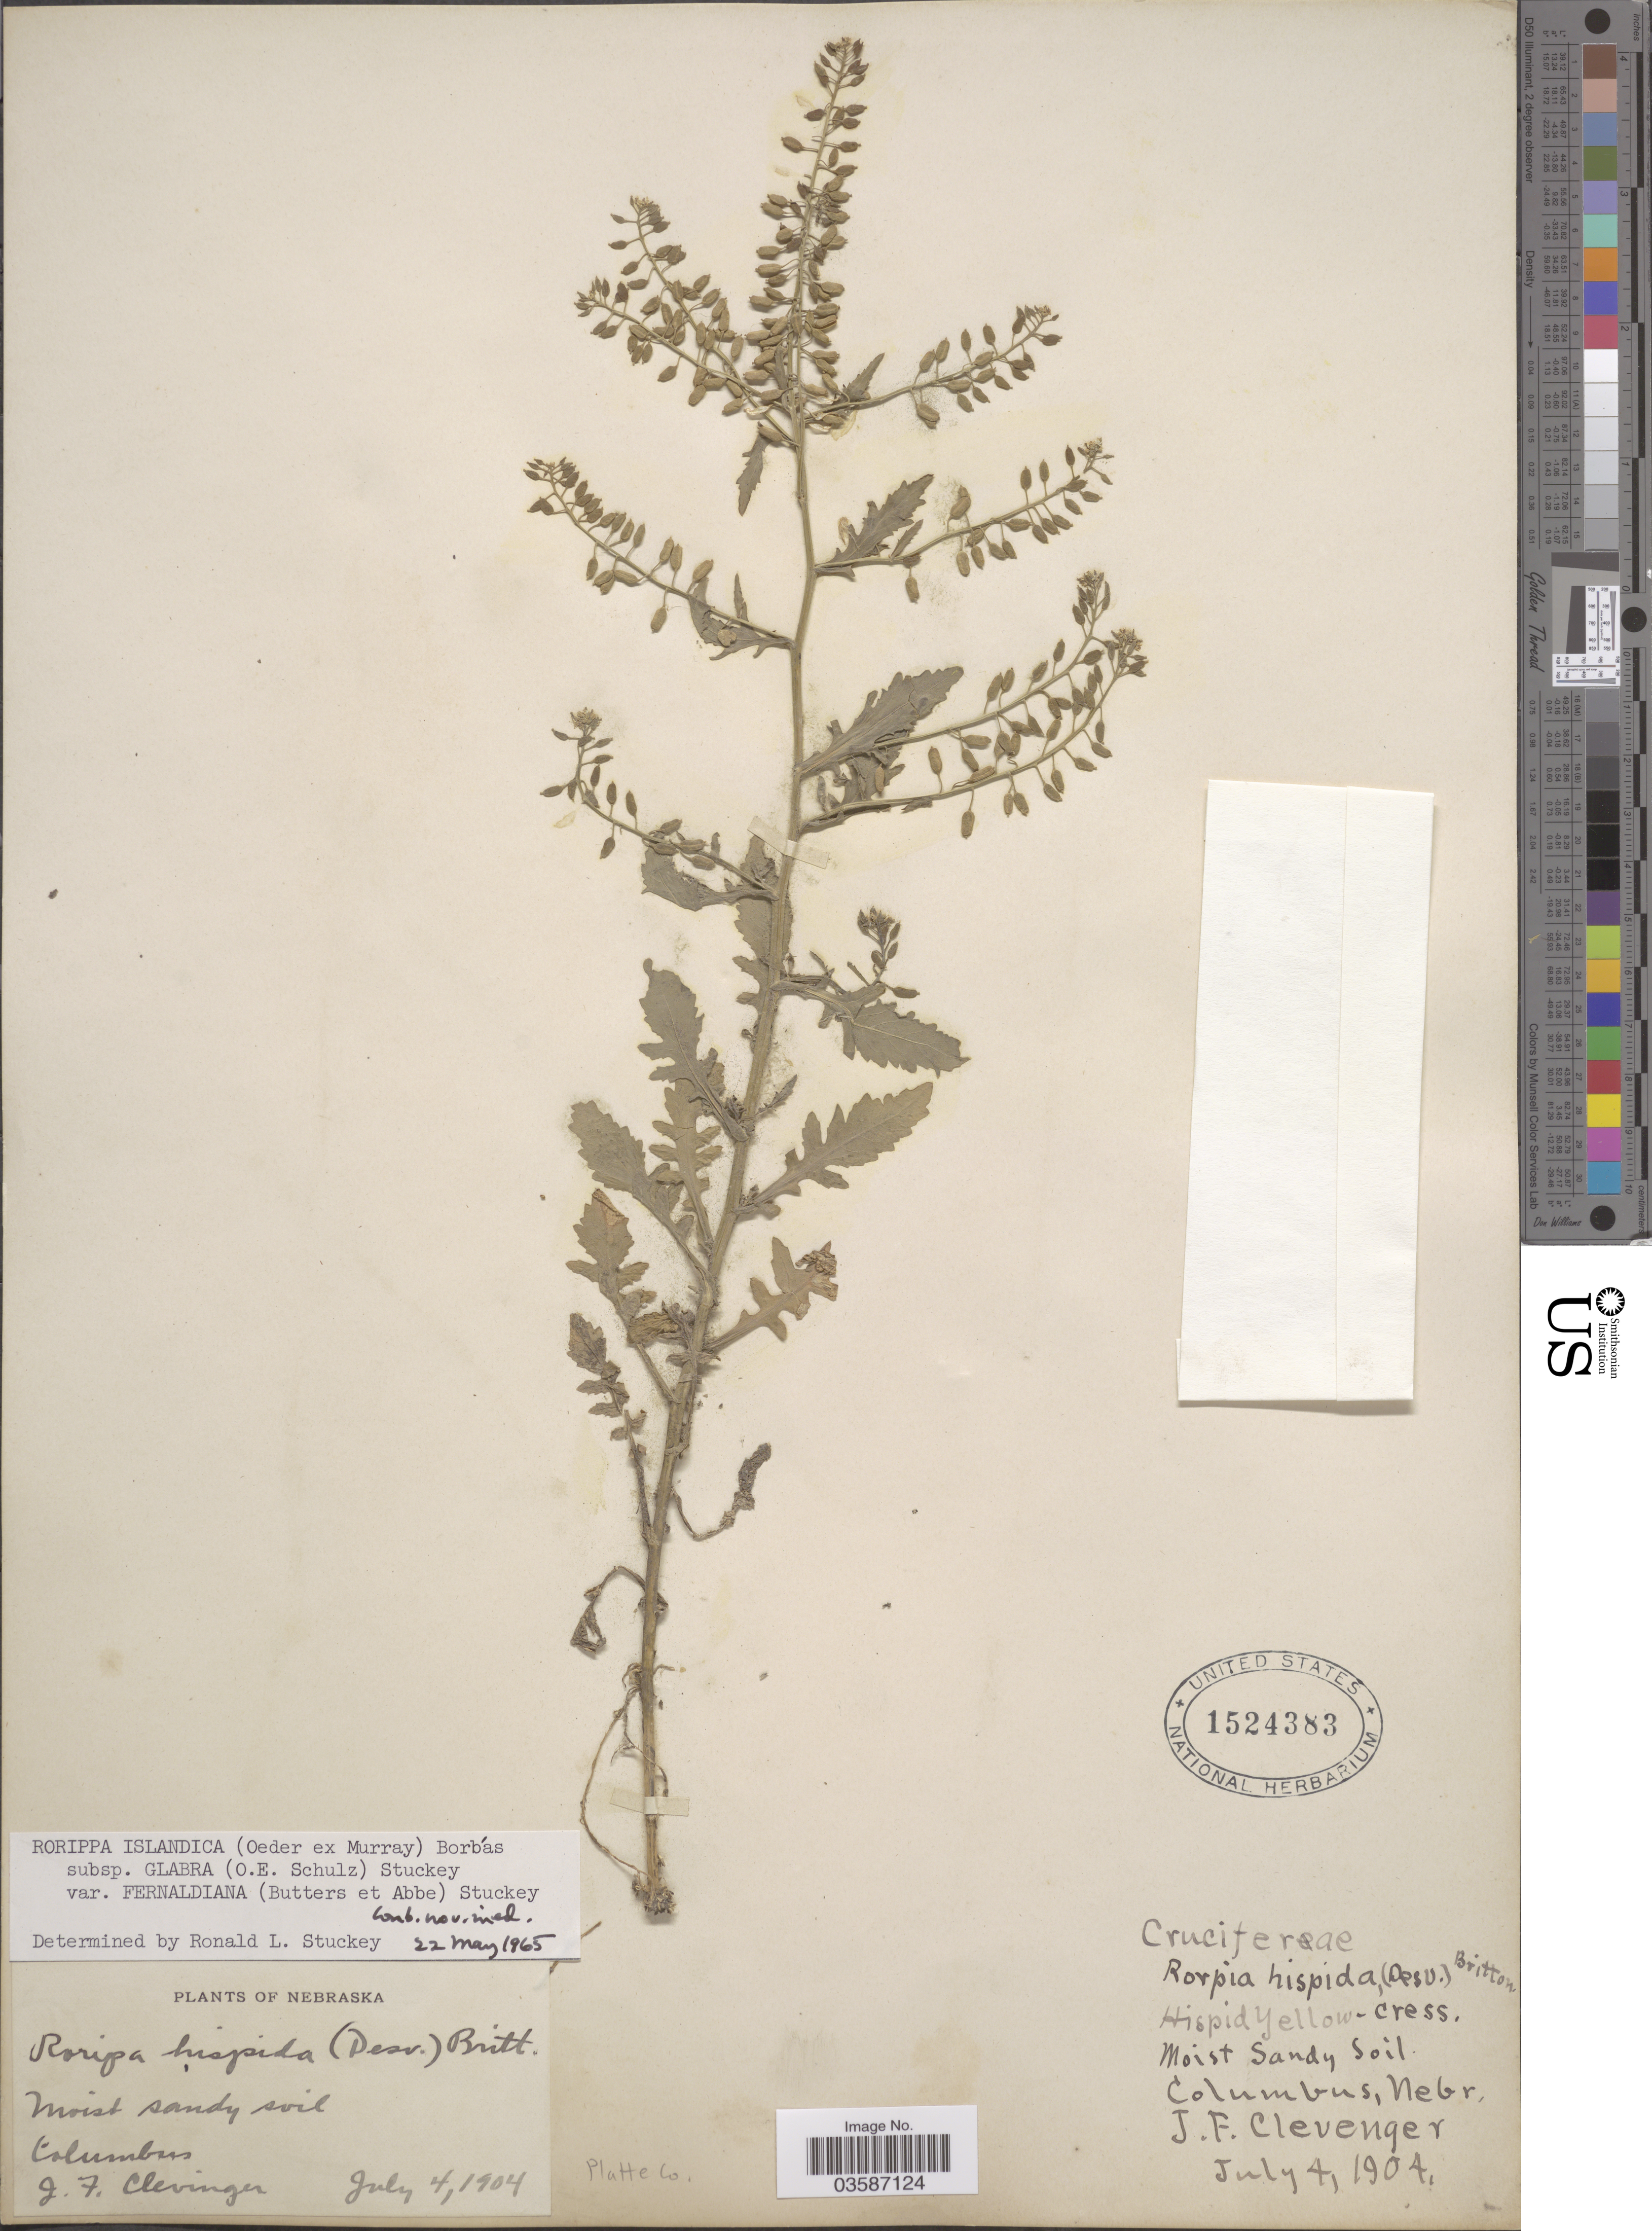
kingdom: Plantae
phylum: Tracheophyta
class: Magnoliopsida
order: Brassicales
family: Brassicaceae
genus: Rorippa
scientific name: Rorippa islandica var. fernaldiana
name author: Butters & Abbe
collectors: J. F. Clevenger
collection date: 1904-07-04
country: United States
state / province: Nebraska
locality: Columbus. Platte Co.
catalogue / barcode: US 1524383